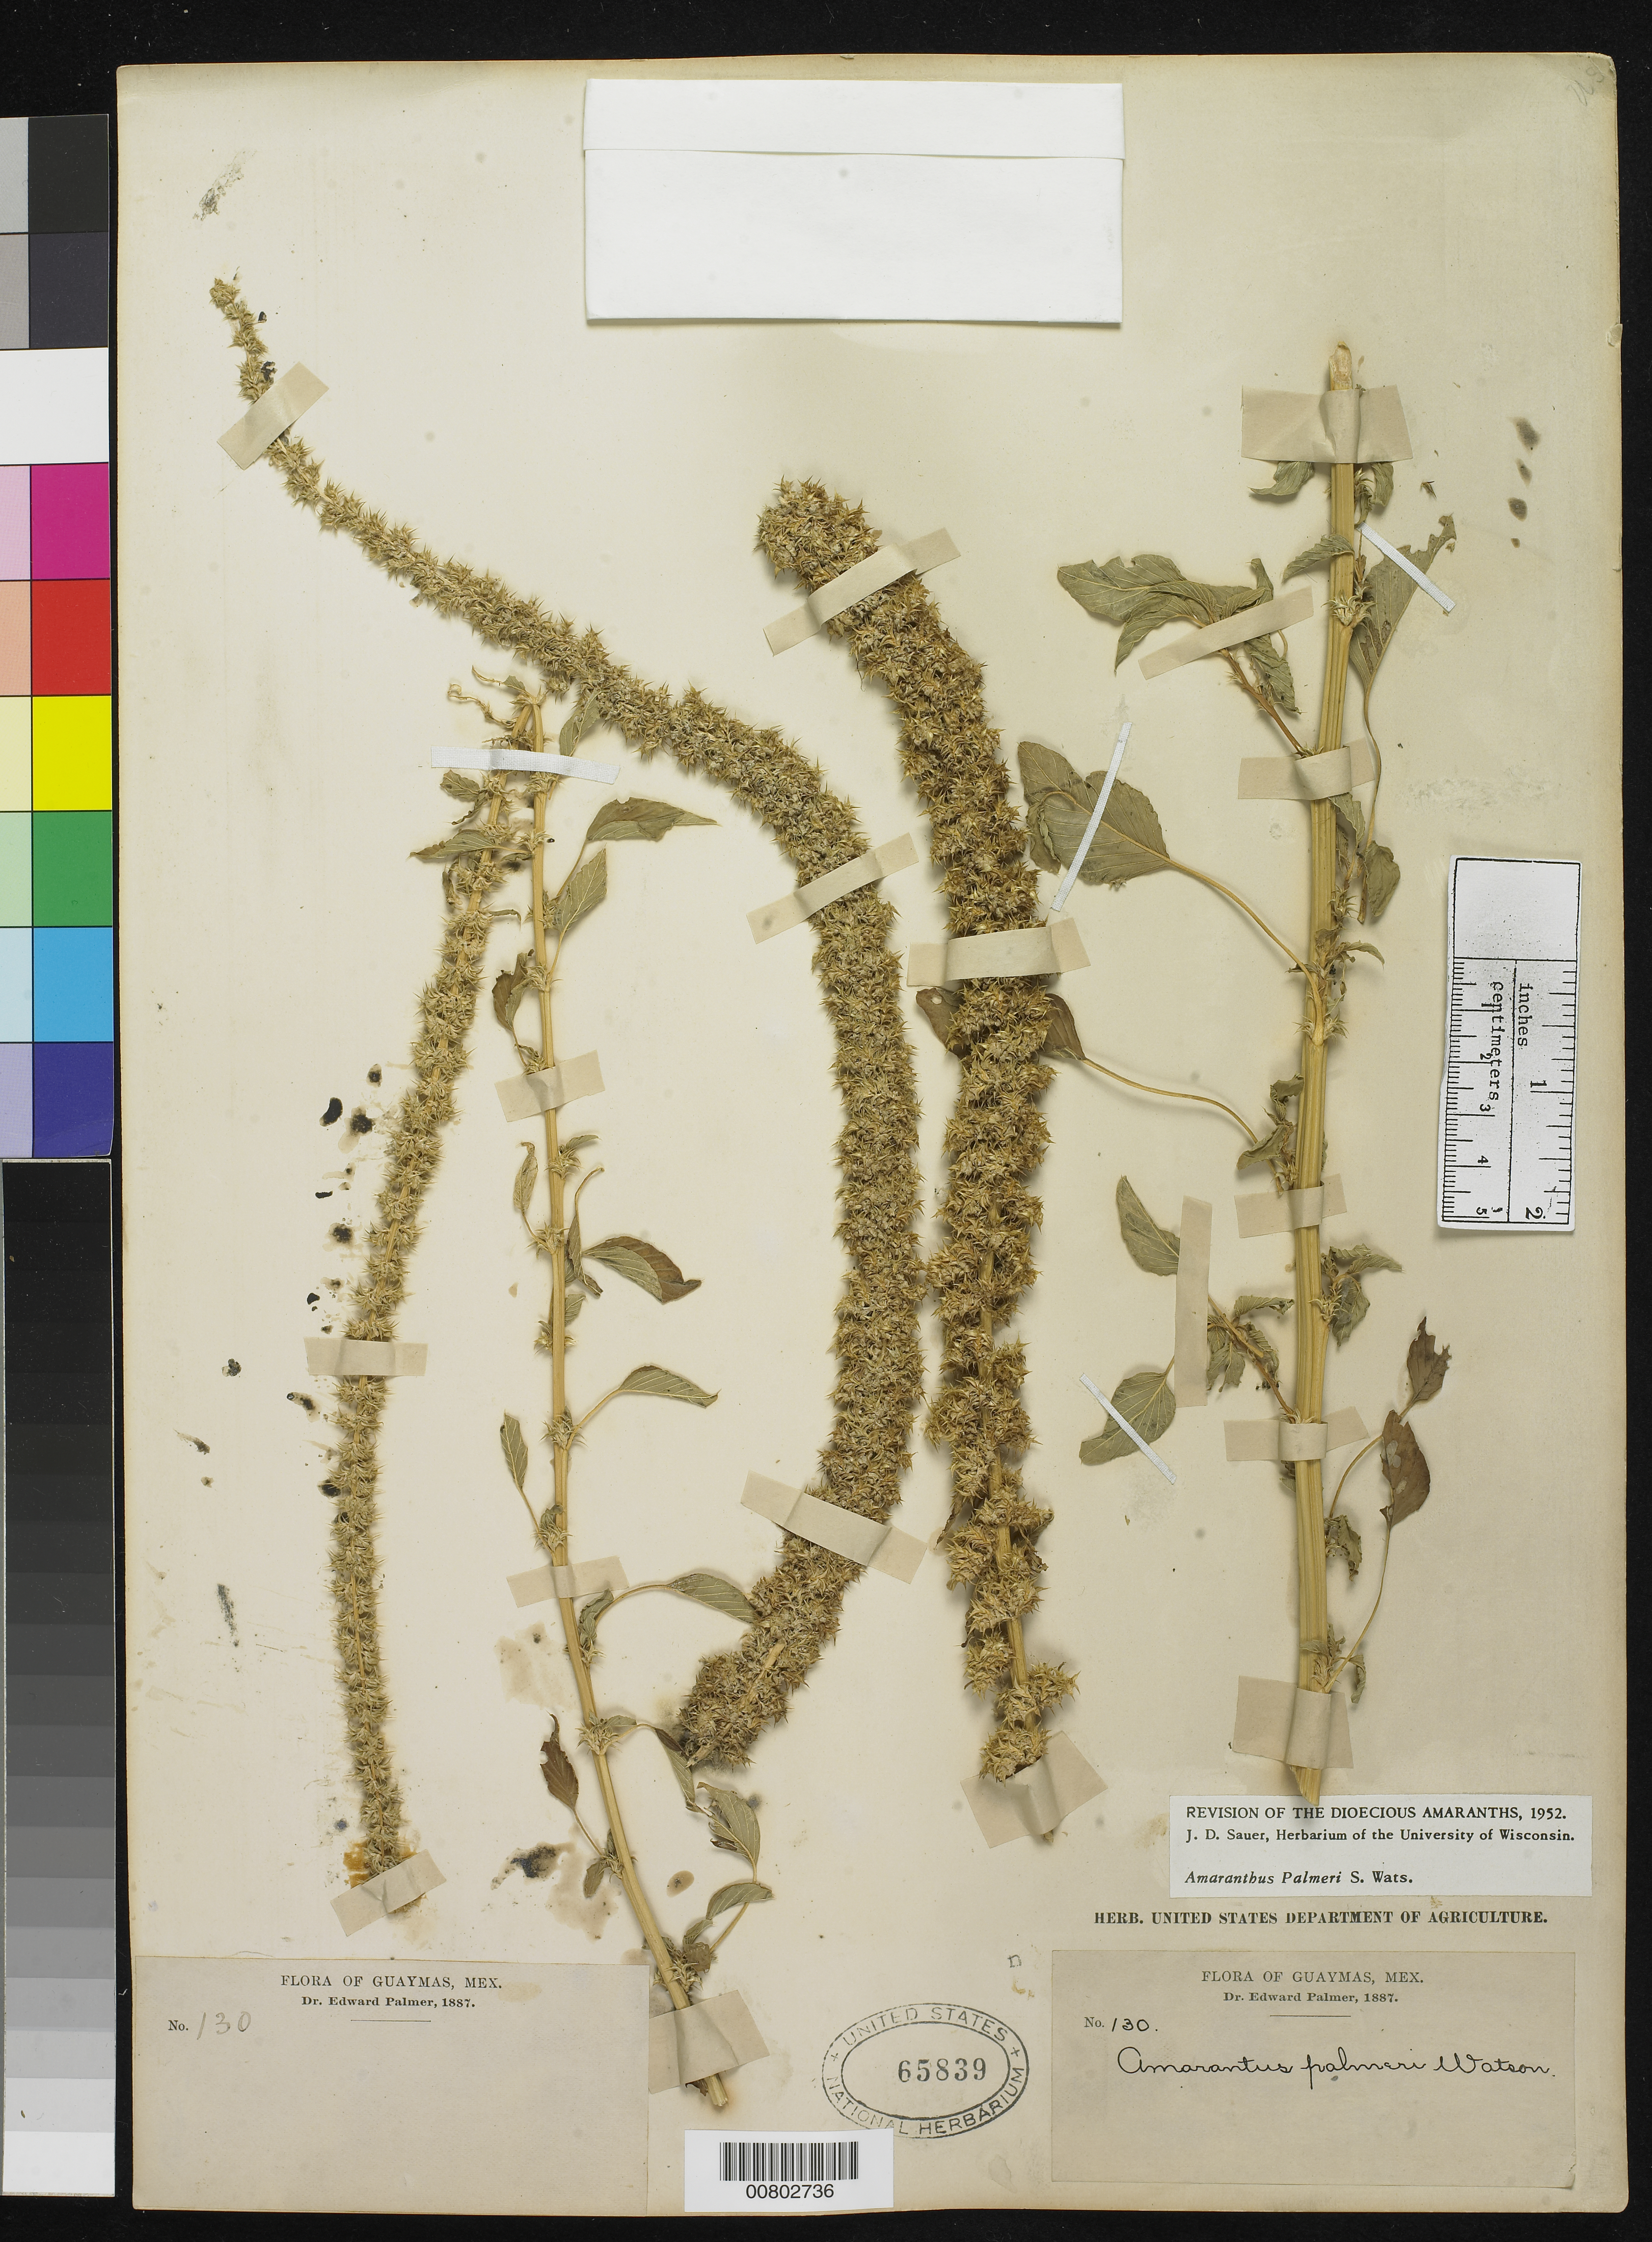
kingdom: Plantae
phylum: Tracheophyta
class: Magnoliopsida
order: Caryophyllales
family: Amaranthaceae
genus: Amaranthus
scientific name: Amaranthus palmeri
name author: S. Watson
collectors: E. Palmer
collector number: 130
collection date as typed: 1887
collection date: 1887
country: Mexico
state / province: Sonora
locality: Guaymas, Sonora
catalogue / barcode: US 65839